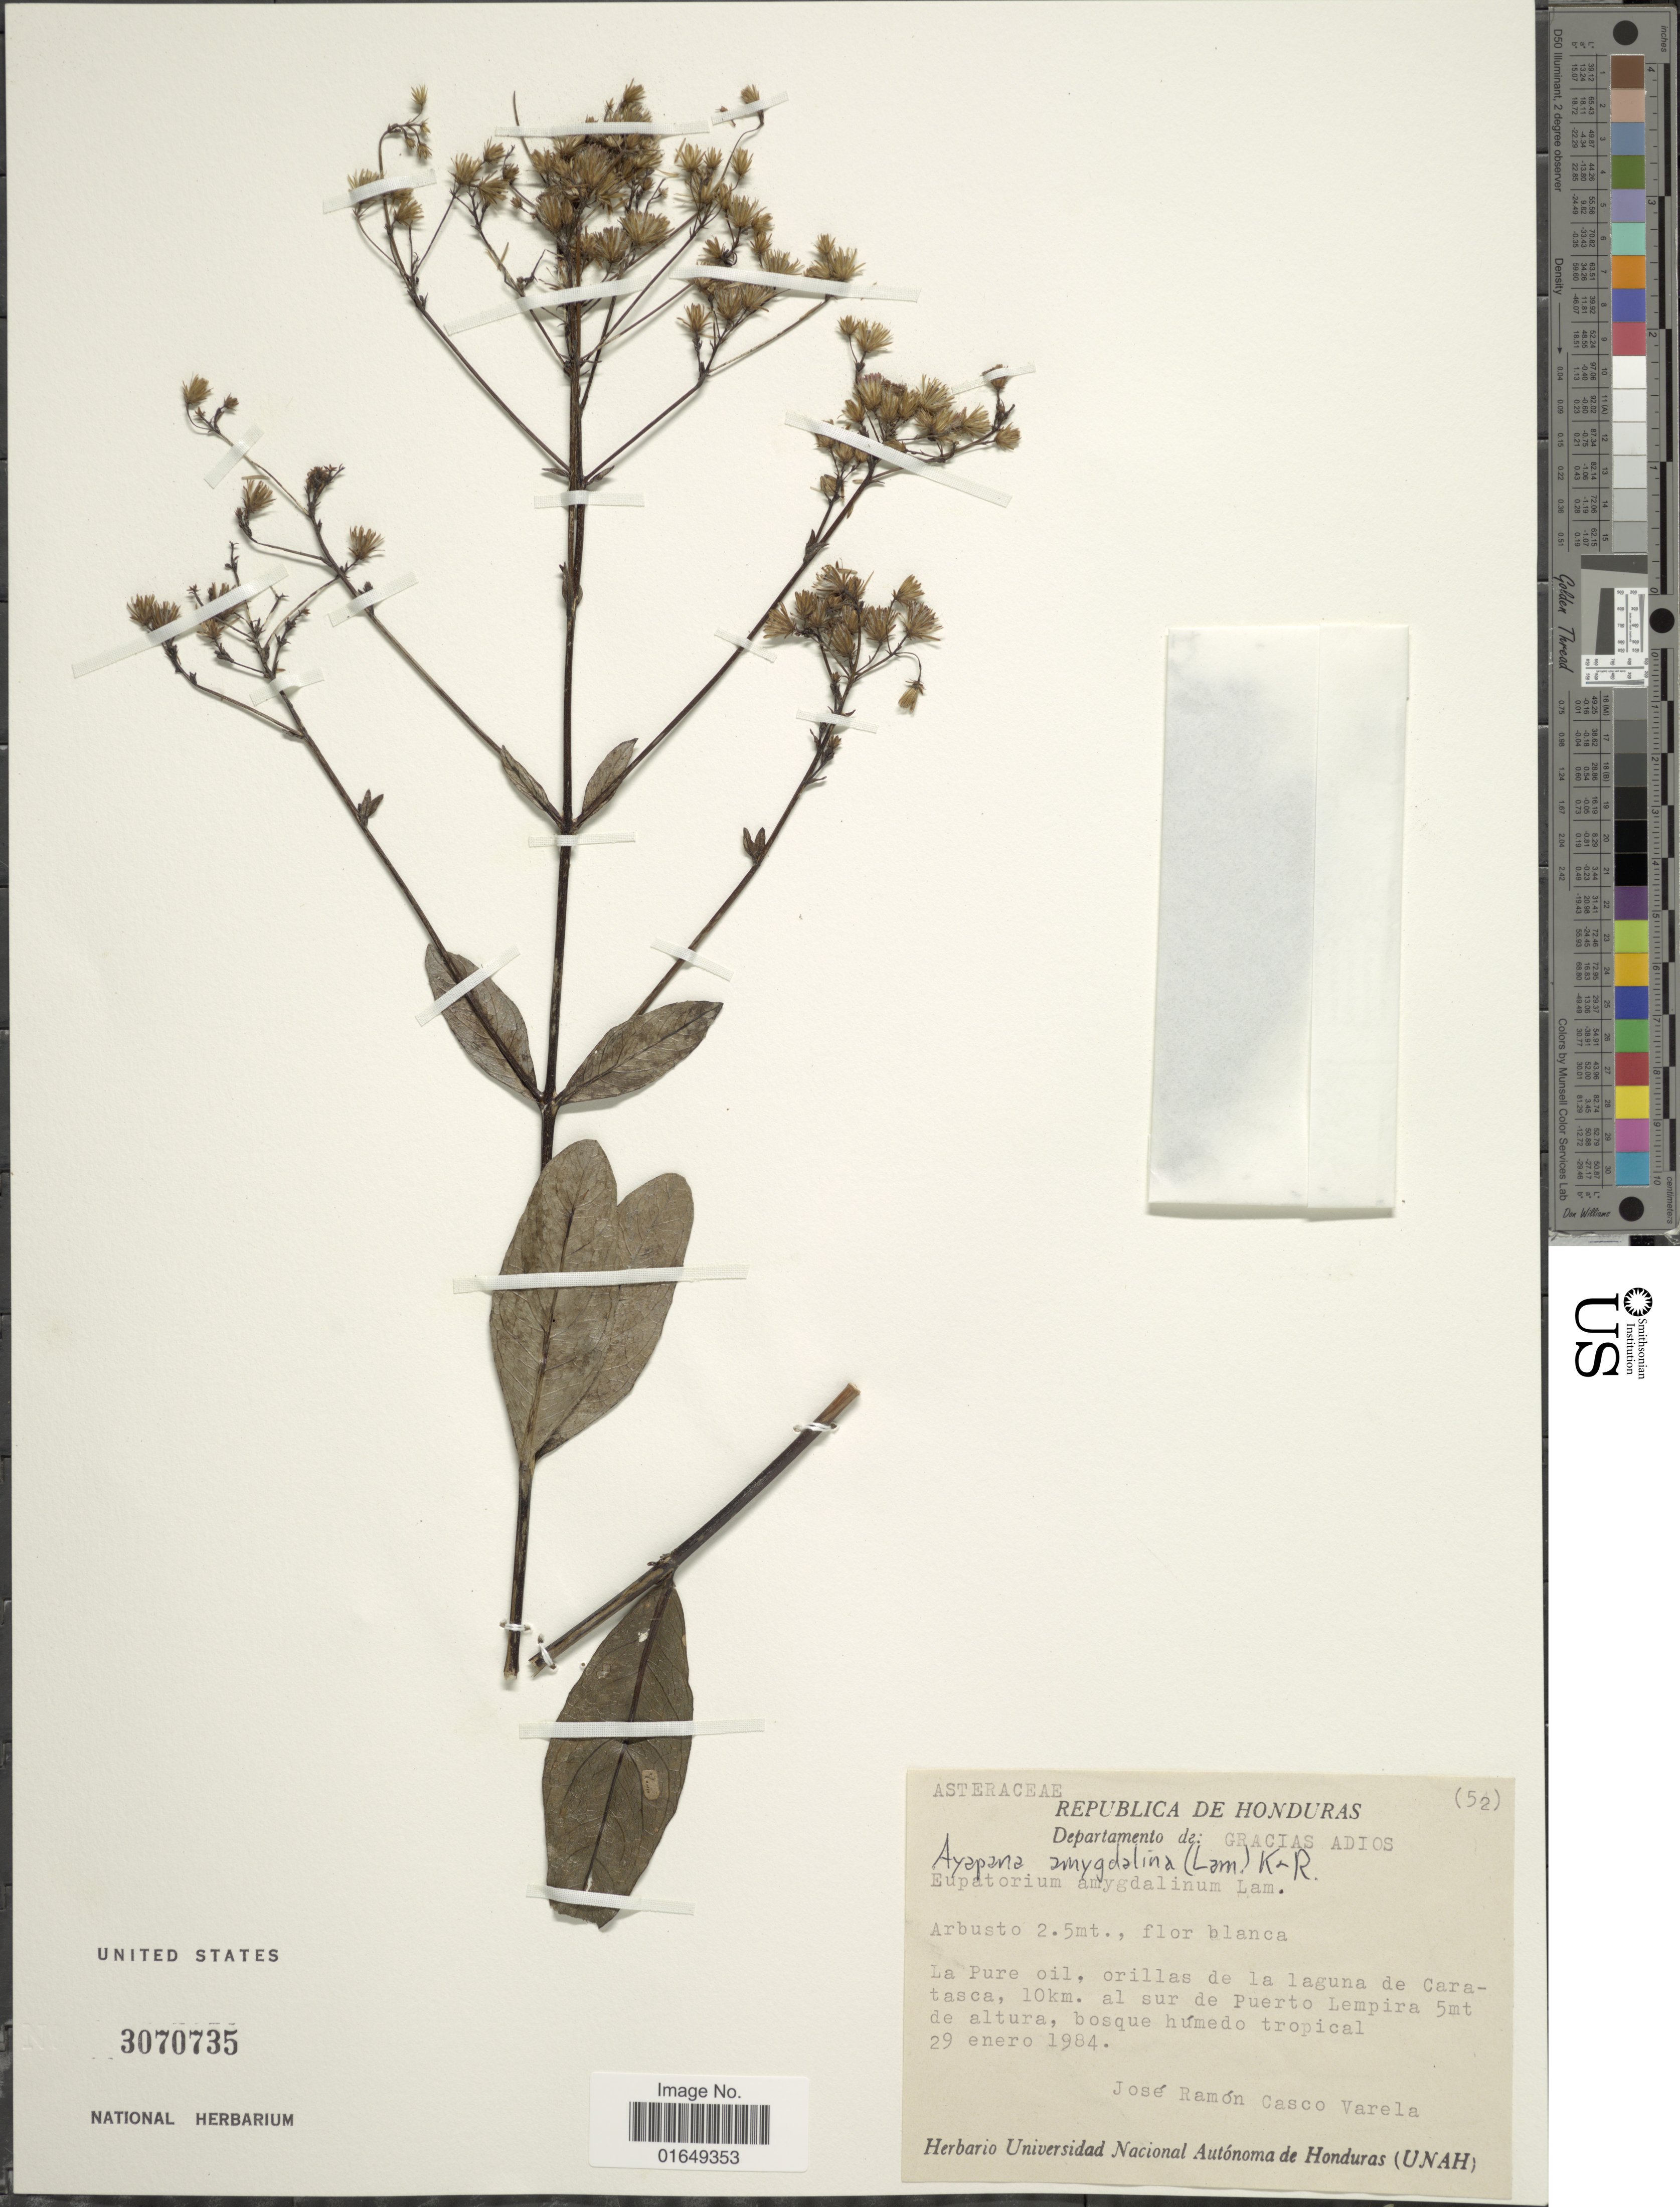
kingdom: Plantae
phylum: Tracheophyta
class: Magnoliopsida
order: Asterales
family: Asteraceae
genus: Ayapana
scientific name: Ayapana amygdalina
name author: (Lam.) R.M. King & H. Rob.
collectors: J. Ramón Casco Varela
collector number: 52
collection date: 1984-01-29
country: Honduras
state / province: Gracias de Dios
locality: La Pure oil, orillas de la laguna de Caratasca, 10 km, al sur de Puerto Lempira.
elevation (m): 5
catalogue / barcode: US 3070735